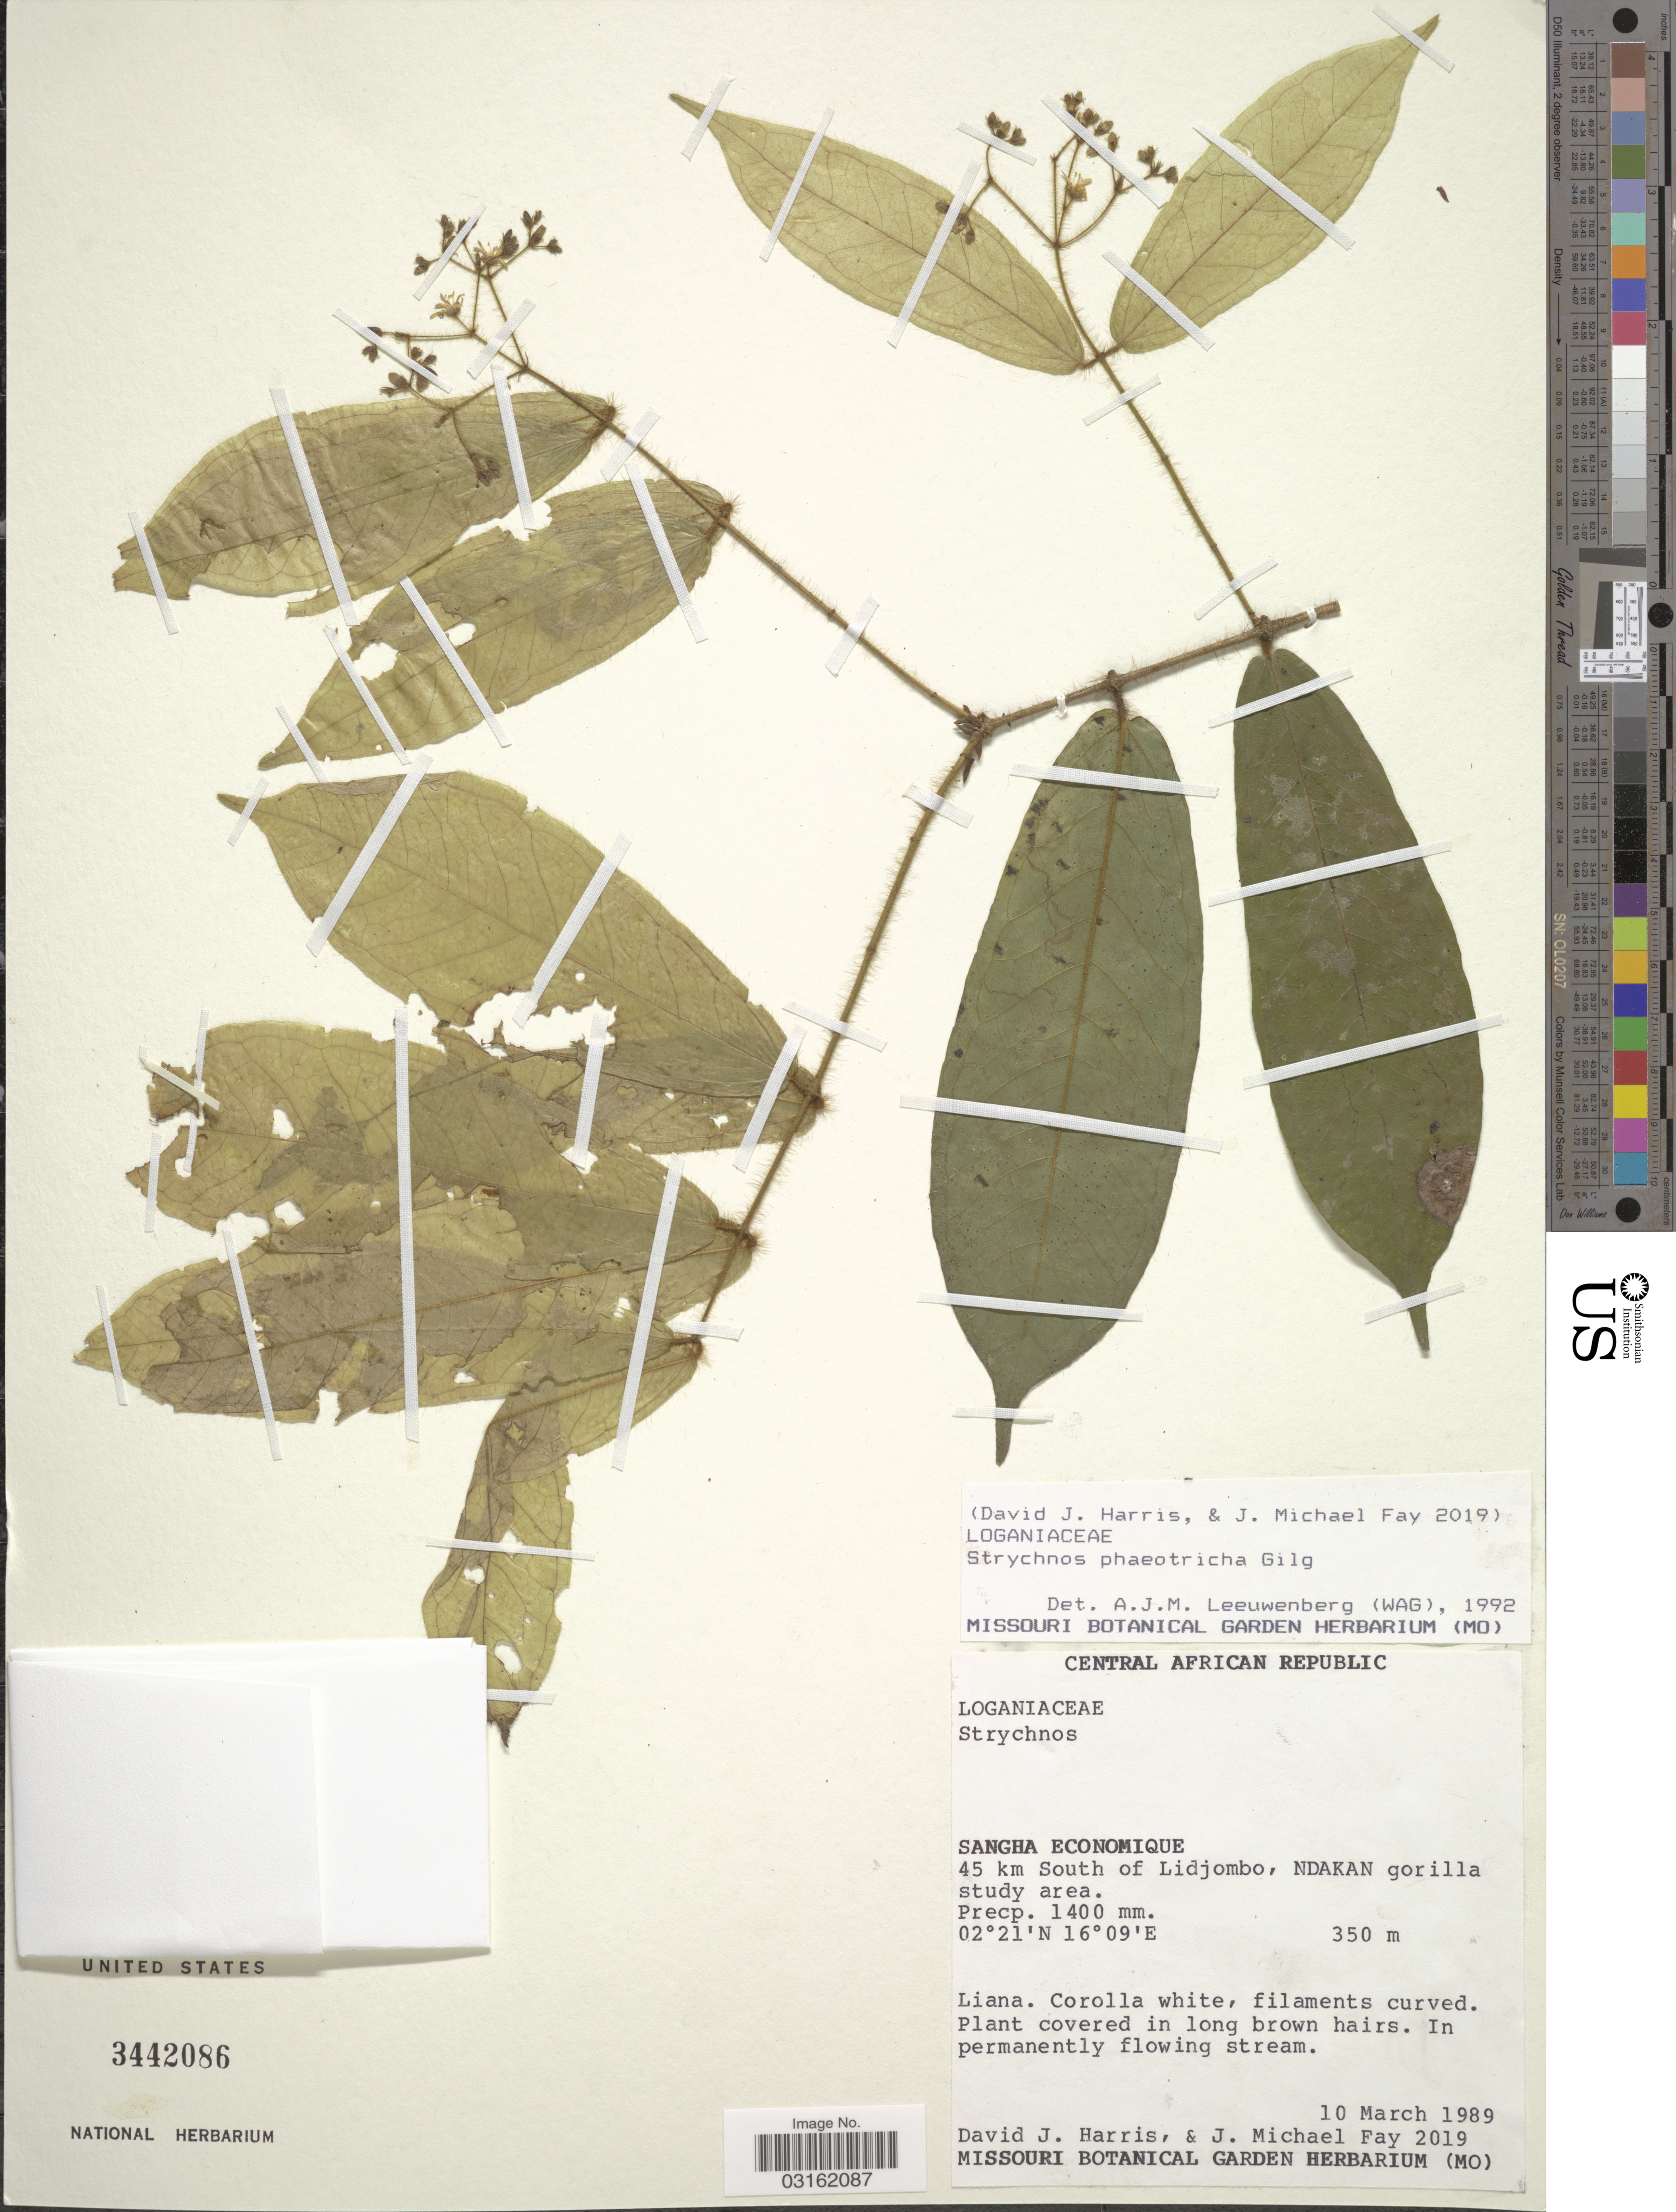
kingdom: Plantae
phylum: Tracheophyta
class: Magnoliopsida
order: Gentianales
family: Loganiaceae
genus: Strychnos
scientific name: Strychnos phaeotricha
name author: Gilg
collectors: D. J. Harris & J. M. Fay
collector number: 2019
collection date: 1989-03-10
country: Central African Republic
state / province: Sangha-Mbaere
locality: Sangha Economique, 45 km South of Lidjombo, Ndakan gorilla study area.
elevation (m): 350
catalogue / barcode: US 3442086